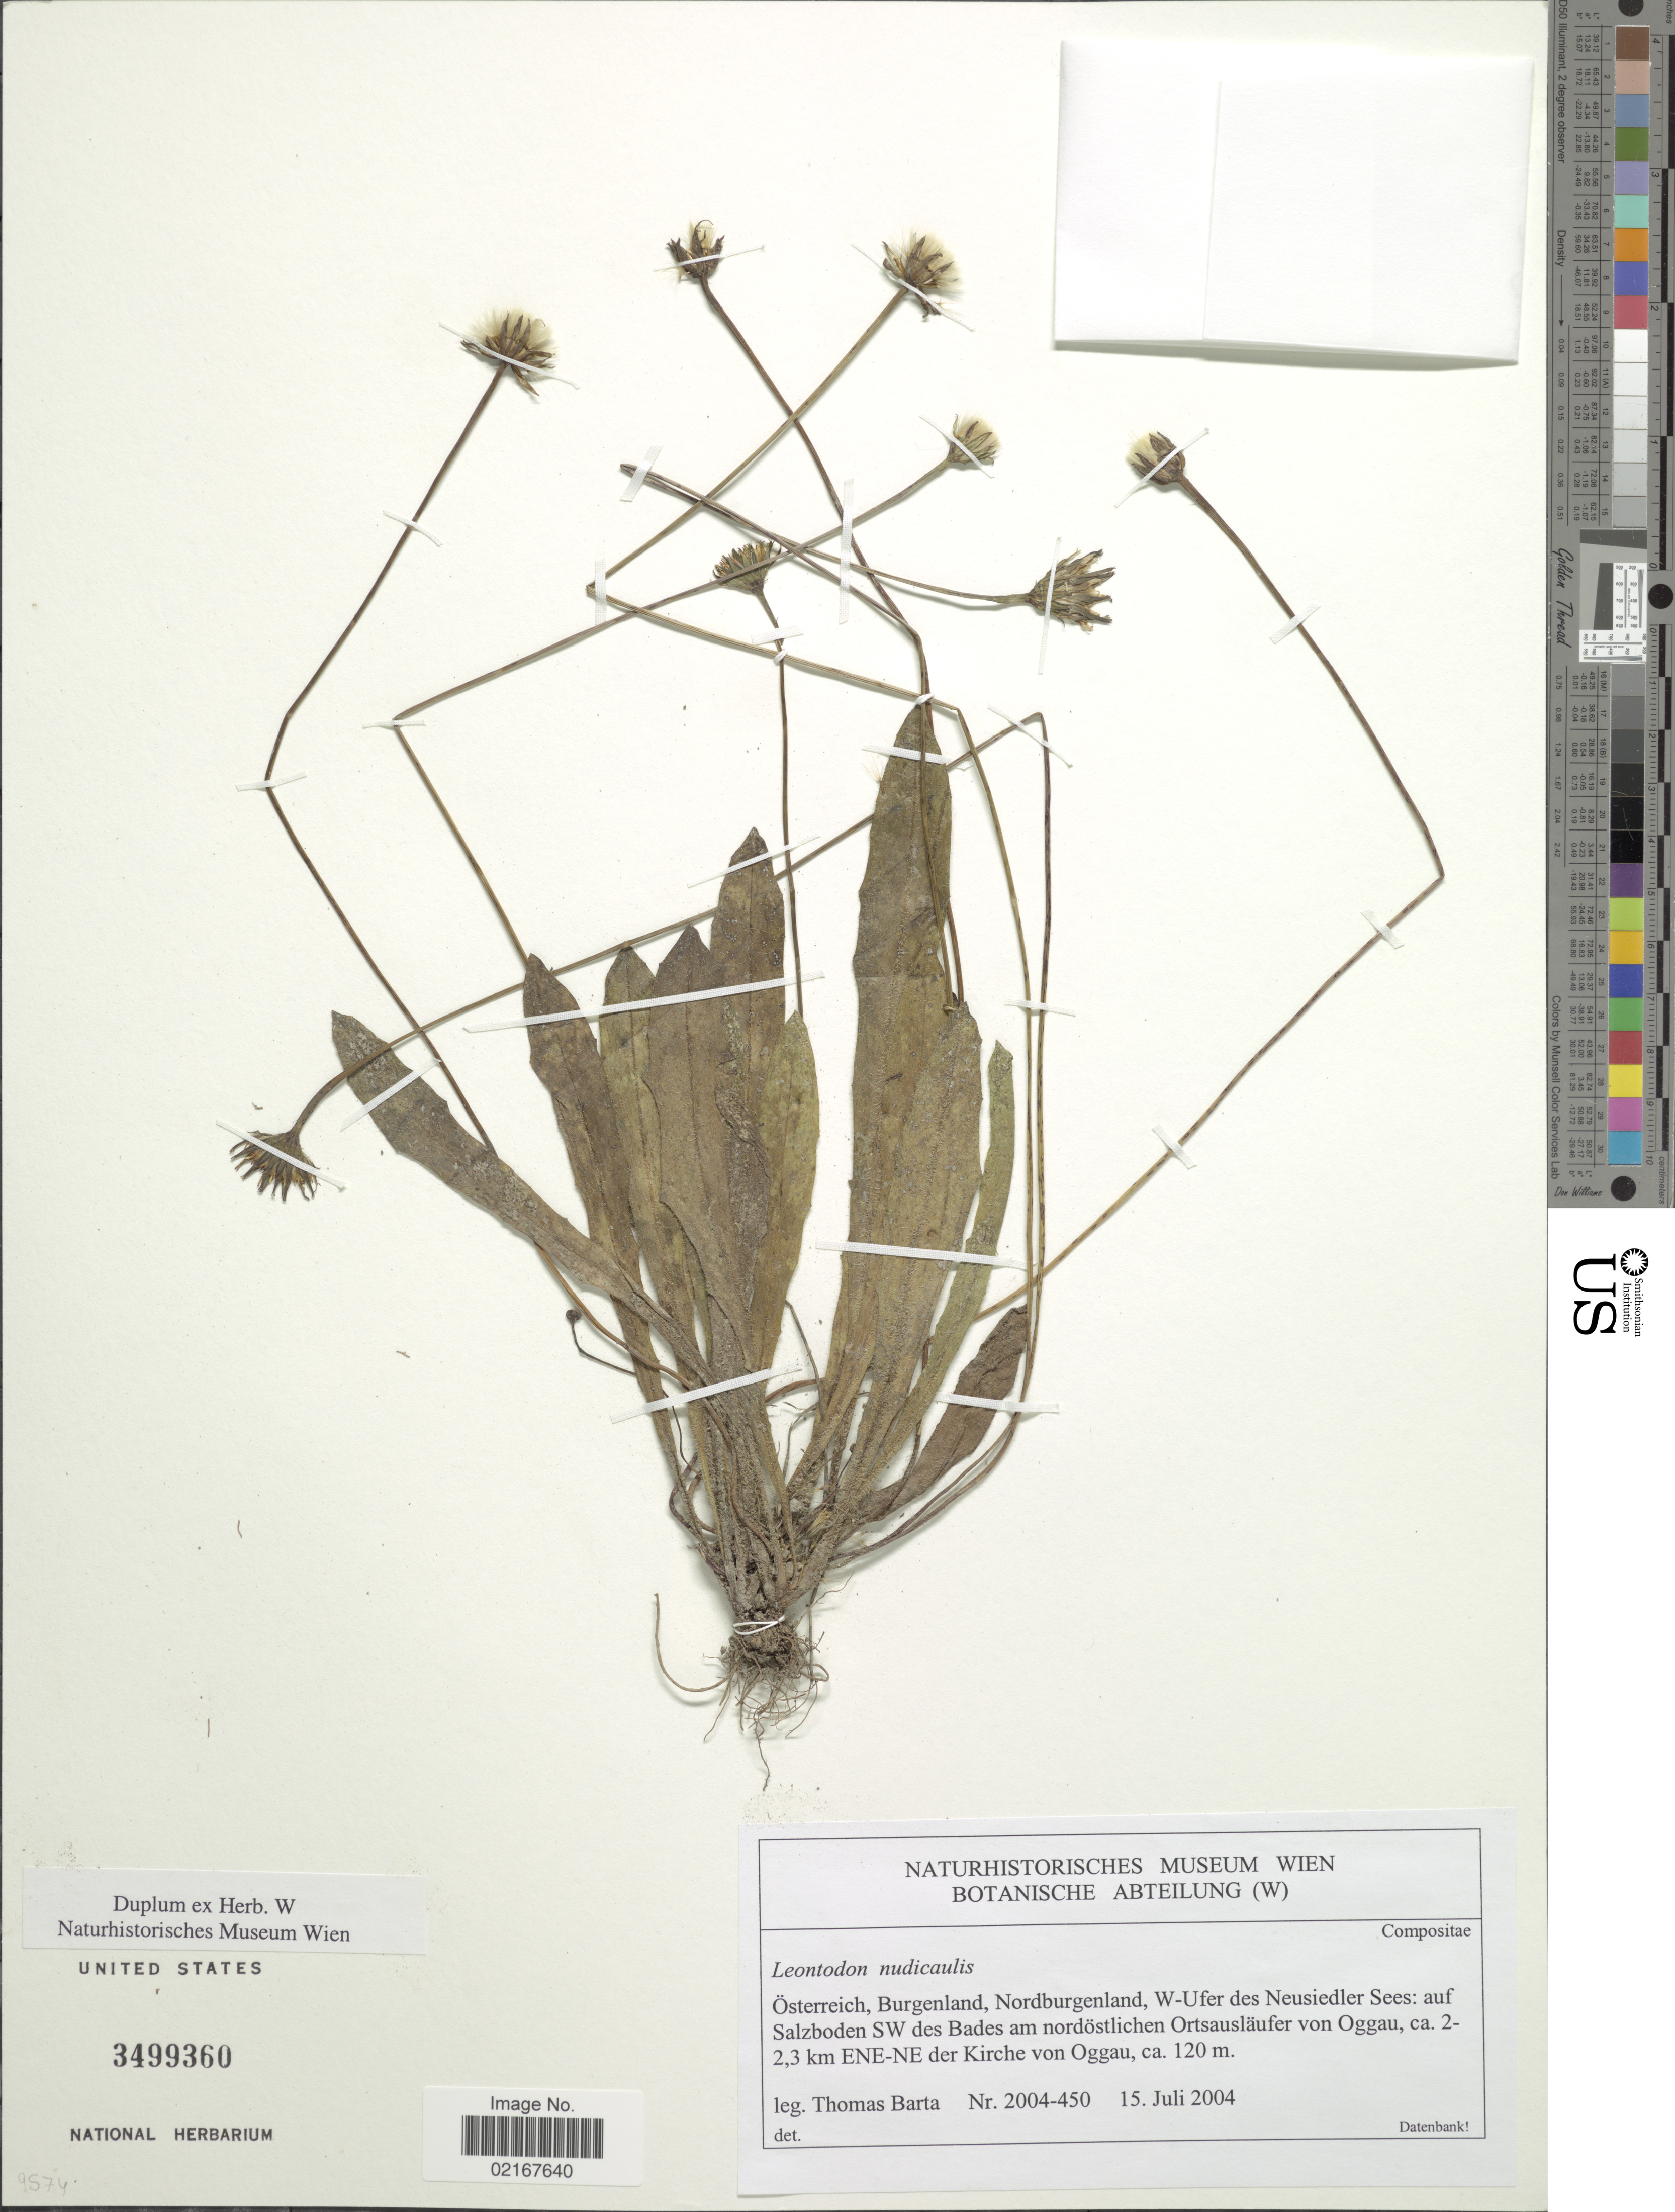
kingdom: Plantae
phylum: Tracheophyta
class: Magnoliopsida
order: Asterales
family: Asteraceae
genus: Leontodon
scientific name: Leontodon saxatilis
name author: Lam.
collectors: T. Barta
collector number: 2004-450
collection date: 2004-07-15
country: Austria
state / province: Burgenland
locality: Osterreich, Nordburgenland, W-Ufer des Neusiedler Sees, auf Salzboden SW des Bades am nordostlichen Ortsauslaufer von Oggau, ca 2-2.3 km ENE-NE der KIrche von Oggau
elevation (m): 120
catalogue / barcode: US 3499360